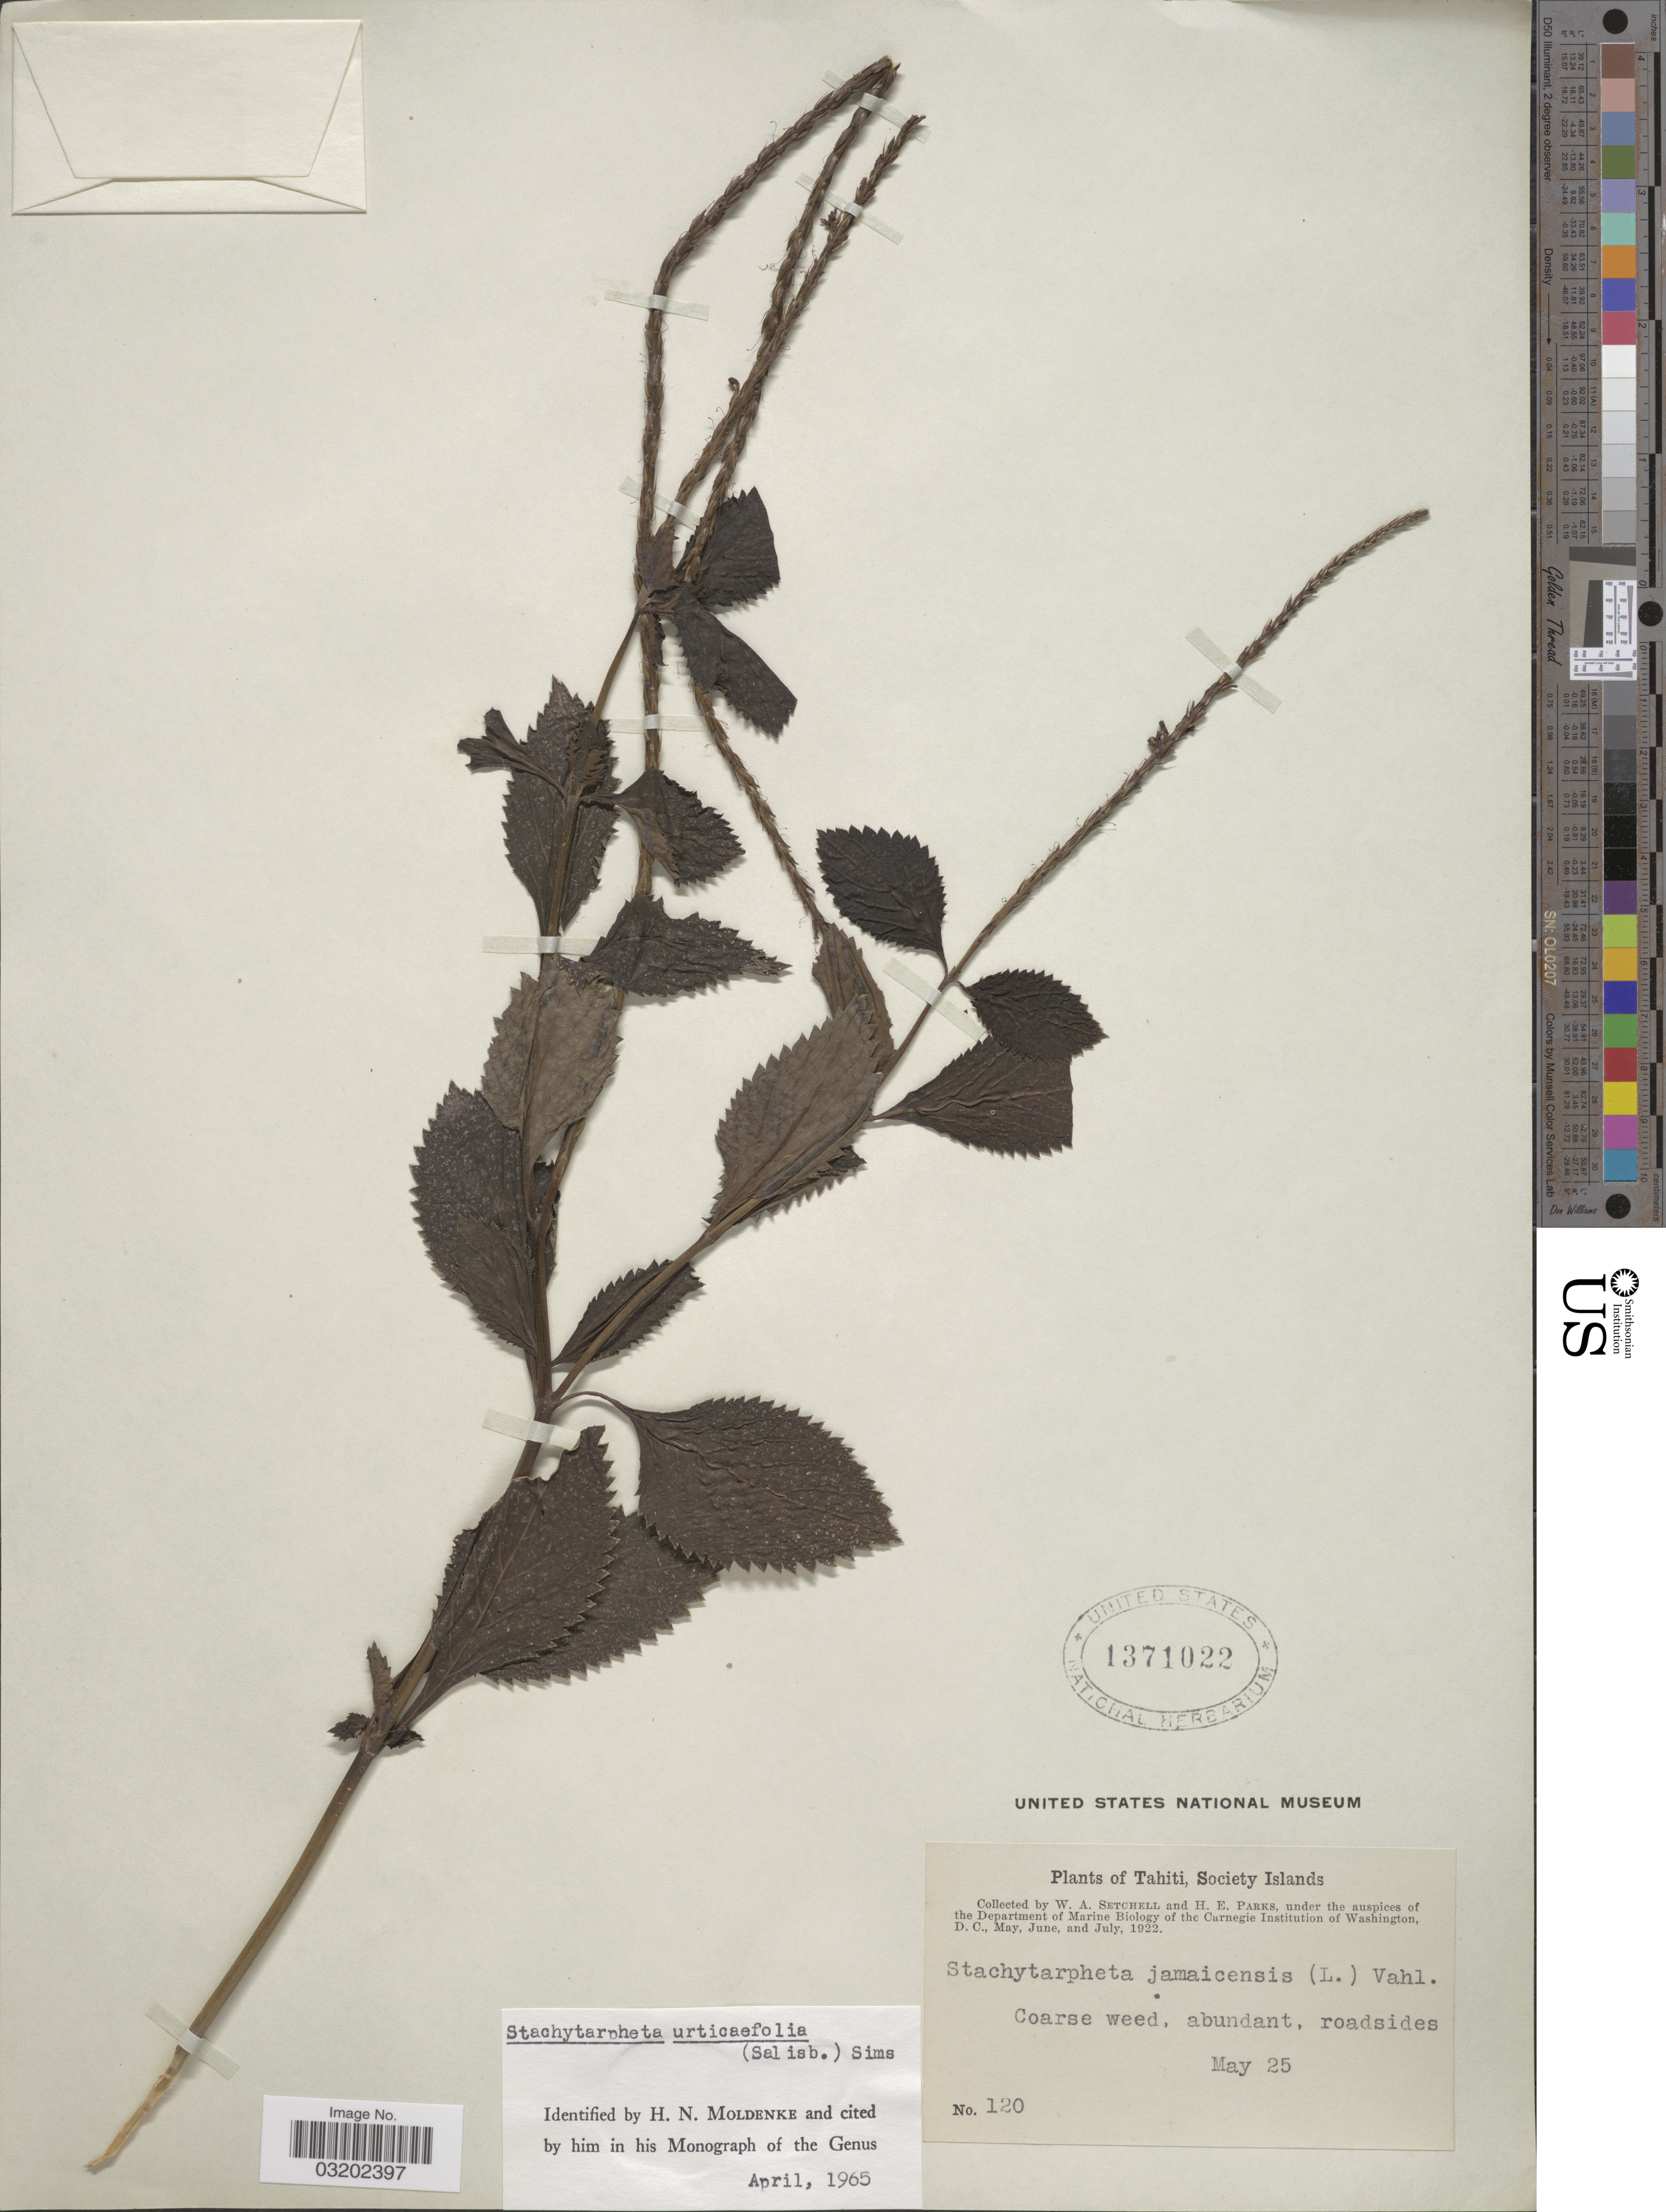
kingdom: Plantae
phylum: Tracheophyta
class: Magnoliopsida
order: Lamiales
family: Verbenaceae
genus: Stachytarpheta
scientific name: Stachytarpheta urticifolia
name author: Sims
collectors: W. Setchell & H. E. Parks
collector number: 120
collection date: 1922-05-25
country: French Polynesia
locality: Tahiti, Society Islands.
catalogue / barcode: US 1371022